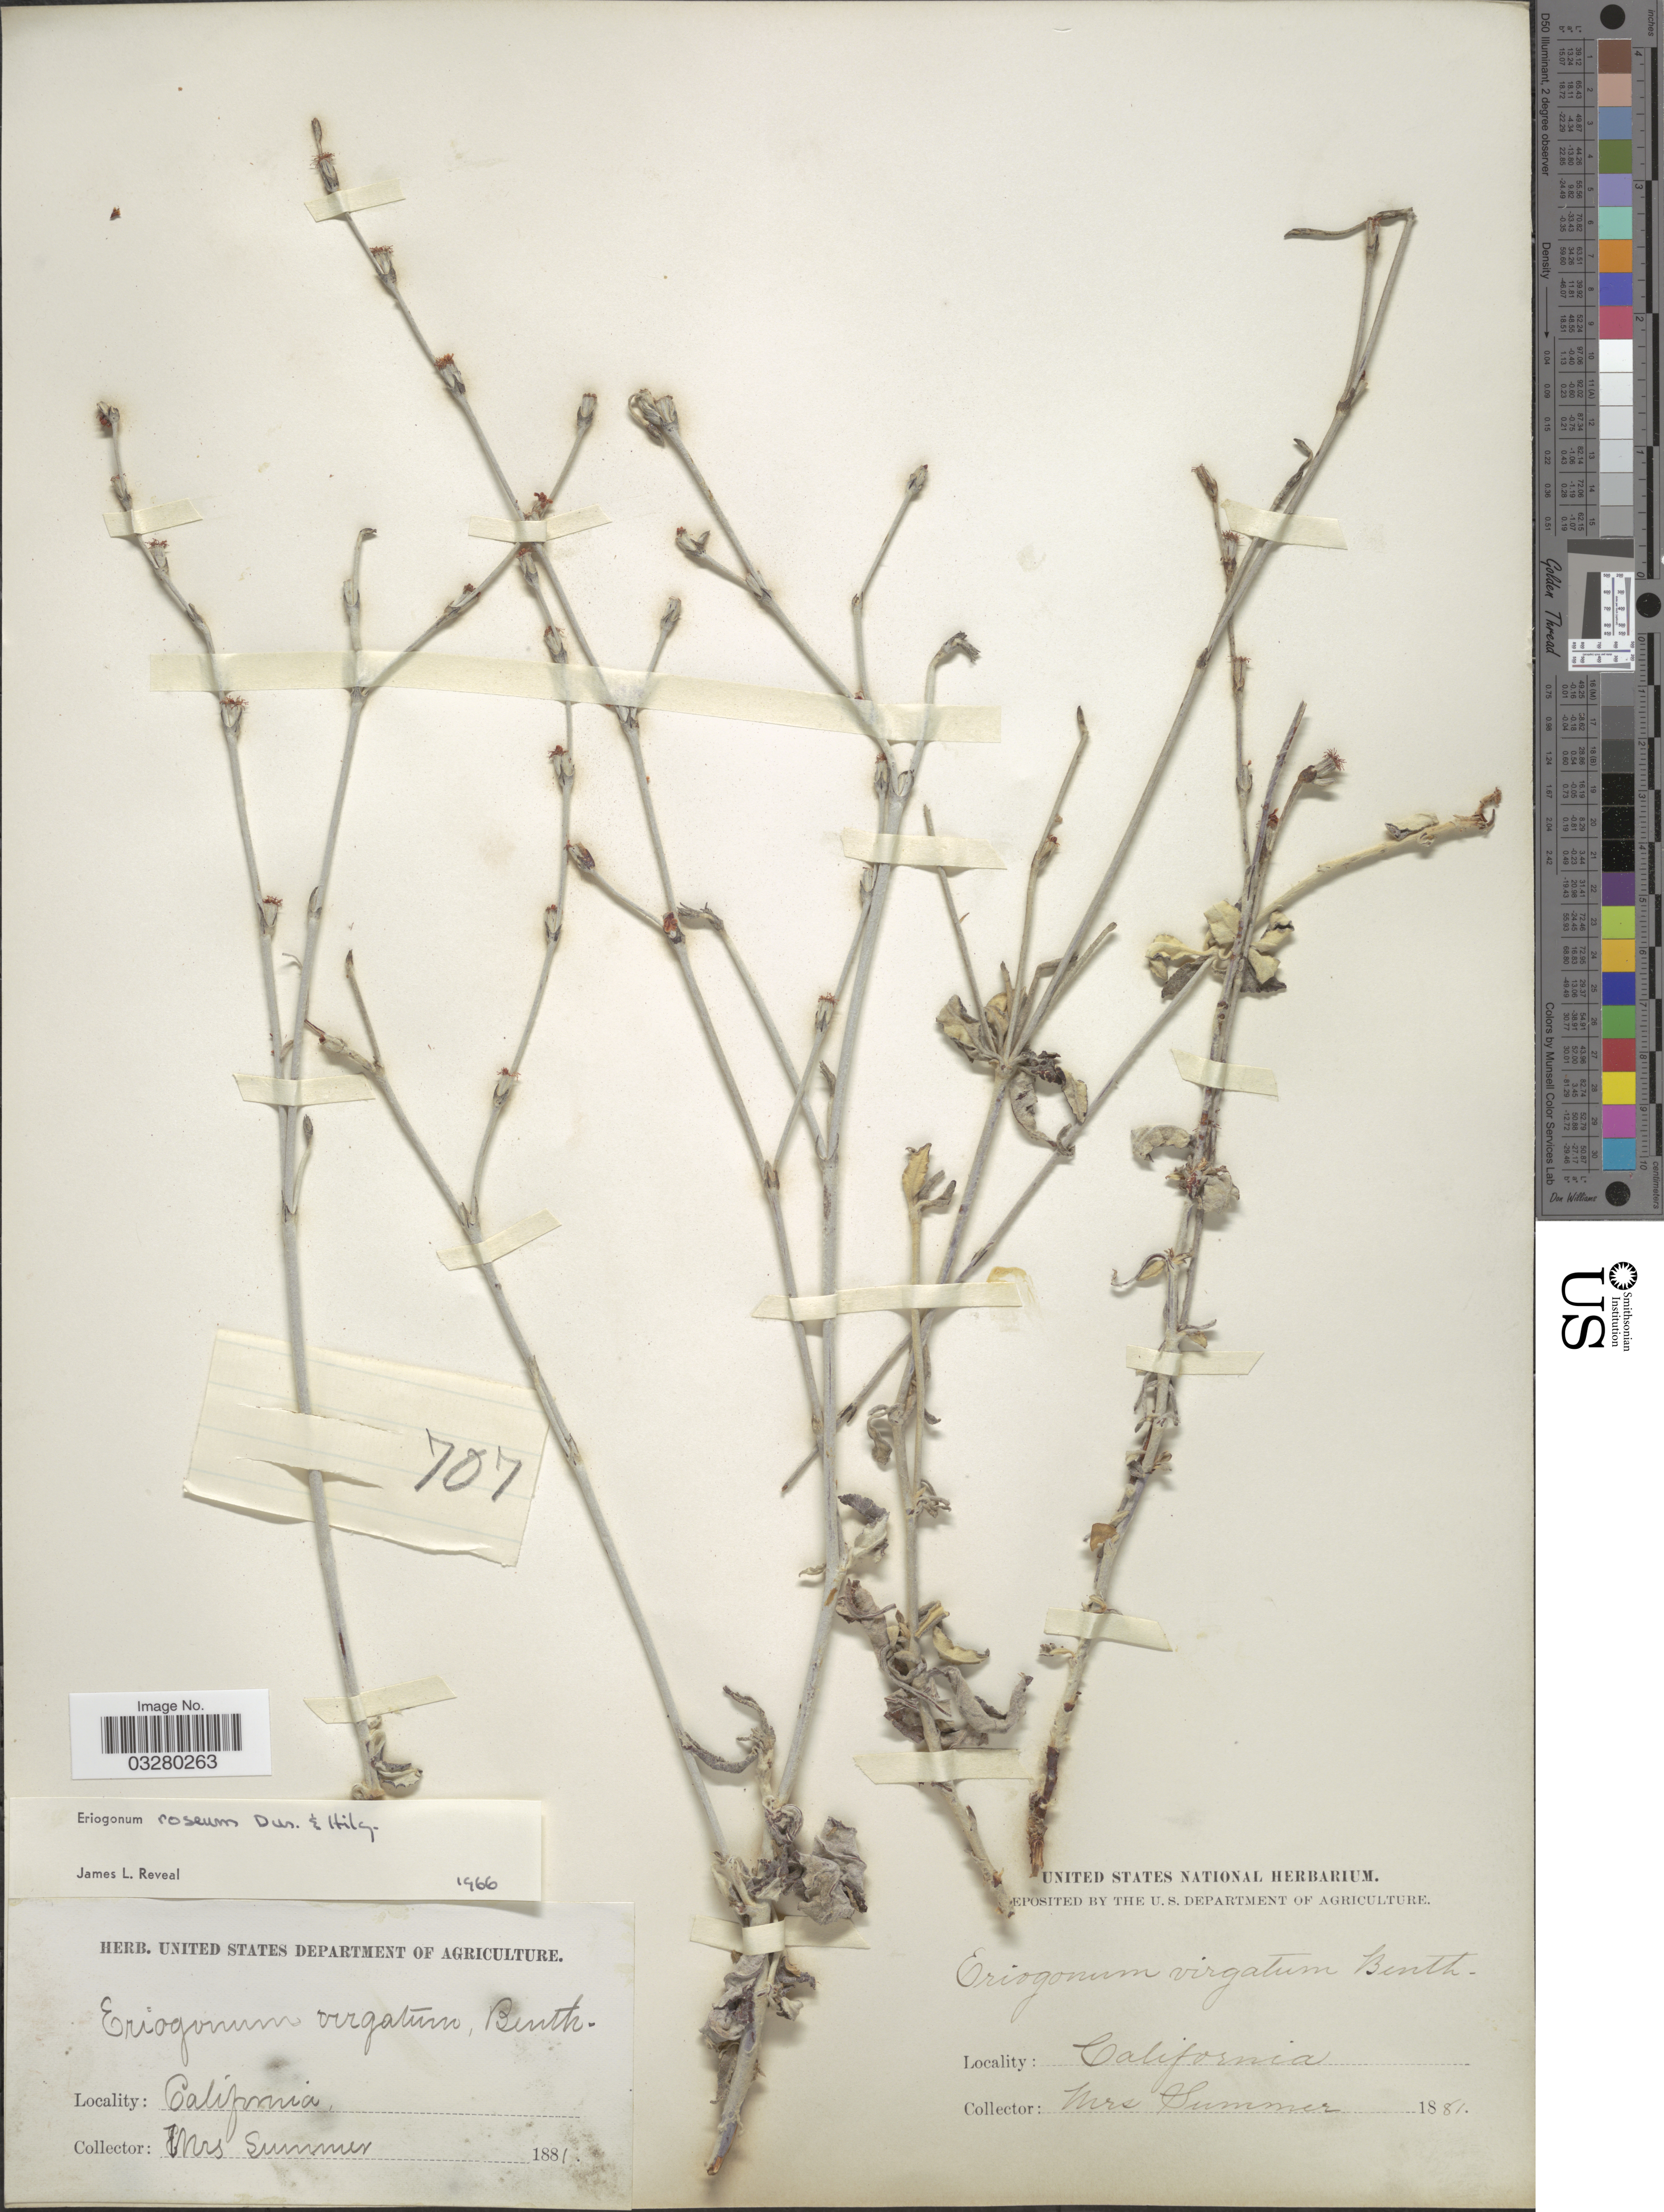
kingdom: Plantae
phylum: Tracheophyta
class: Magnoliopsida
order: Caryophyllales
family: Polygonaceae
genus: Eriogonum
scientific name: Eriogonum roseum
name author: Durand & Hilg.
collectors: Summer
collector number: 707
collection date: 1881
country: United States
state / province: California